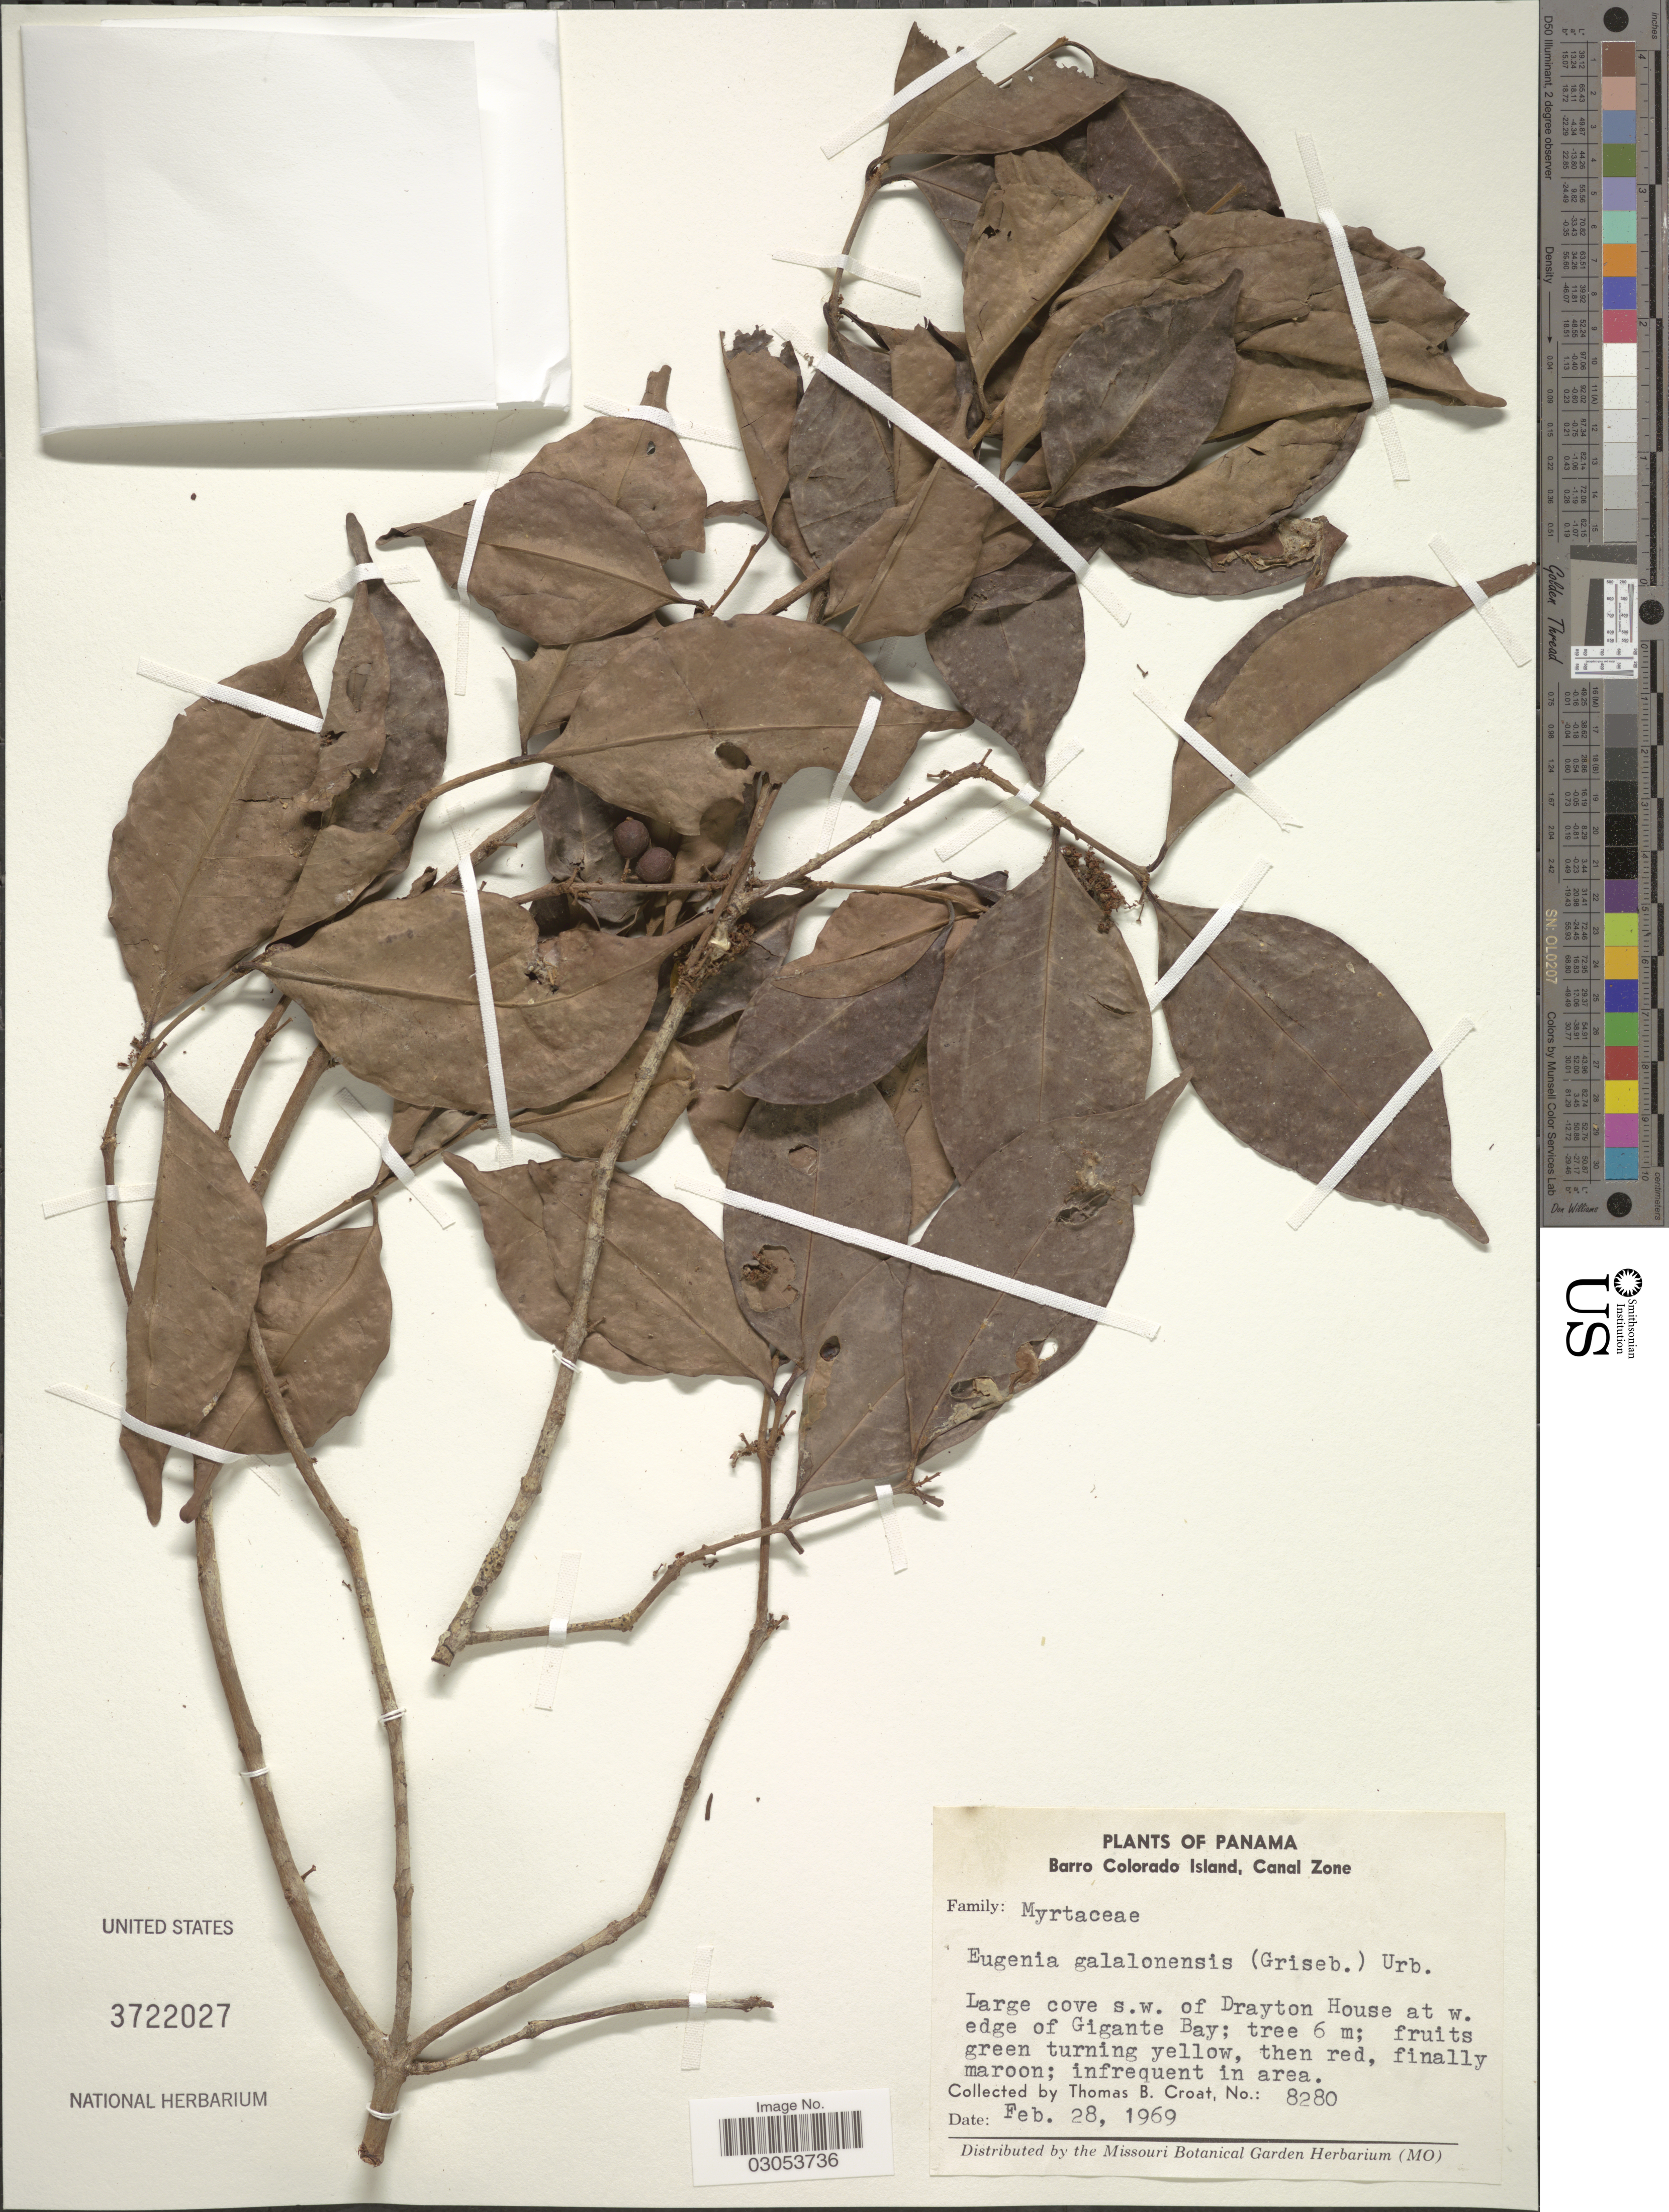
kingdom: Plantae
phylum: Tracheophyta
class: Magnoliopsida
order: Myrtales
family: Myrtaceae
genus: Eugenia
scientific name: Eugenia galalonensis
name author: (Griseb.) Krug & Urb.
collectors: T. B. Croat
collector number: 8280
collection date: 1969-08-28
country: Panama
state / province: Panamá Oeste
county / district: Canal Zone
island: Barro Colorado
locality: Barro Colorado Island, Canal Zone. Large cove s.w. of Drayton House at w. edge of Gigante Bay.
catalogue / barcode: US 3722027